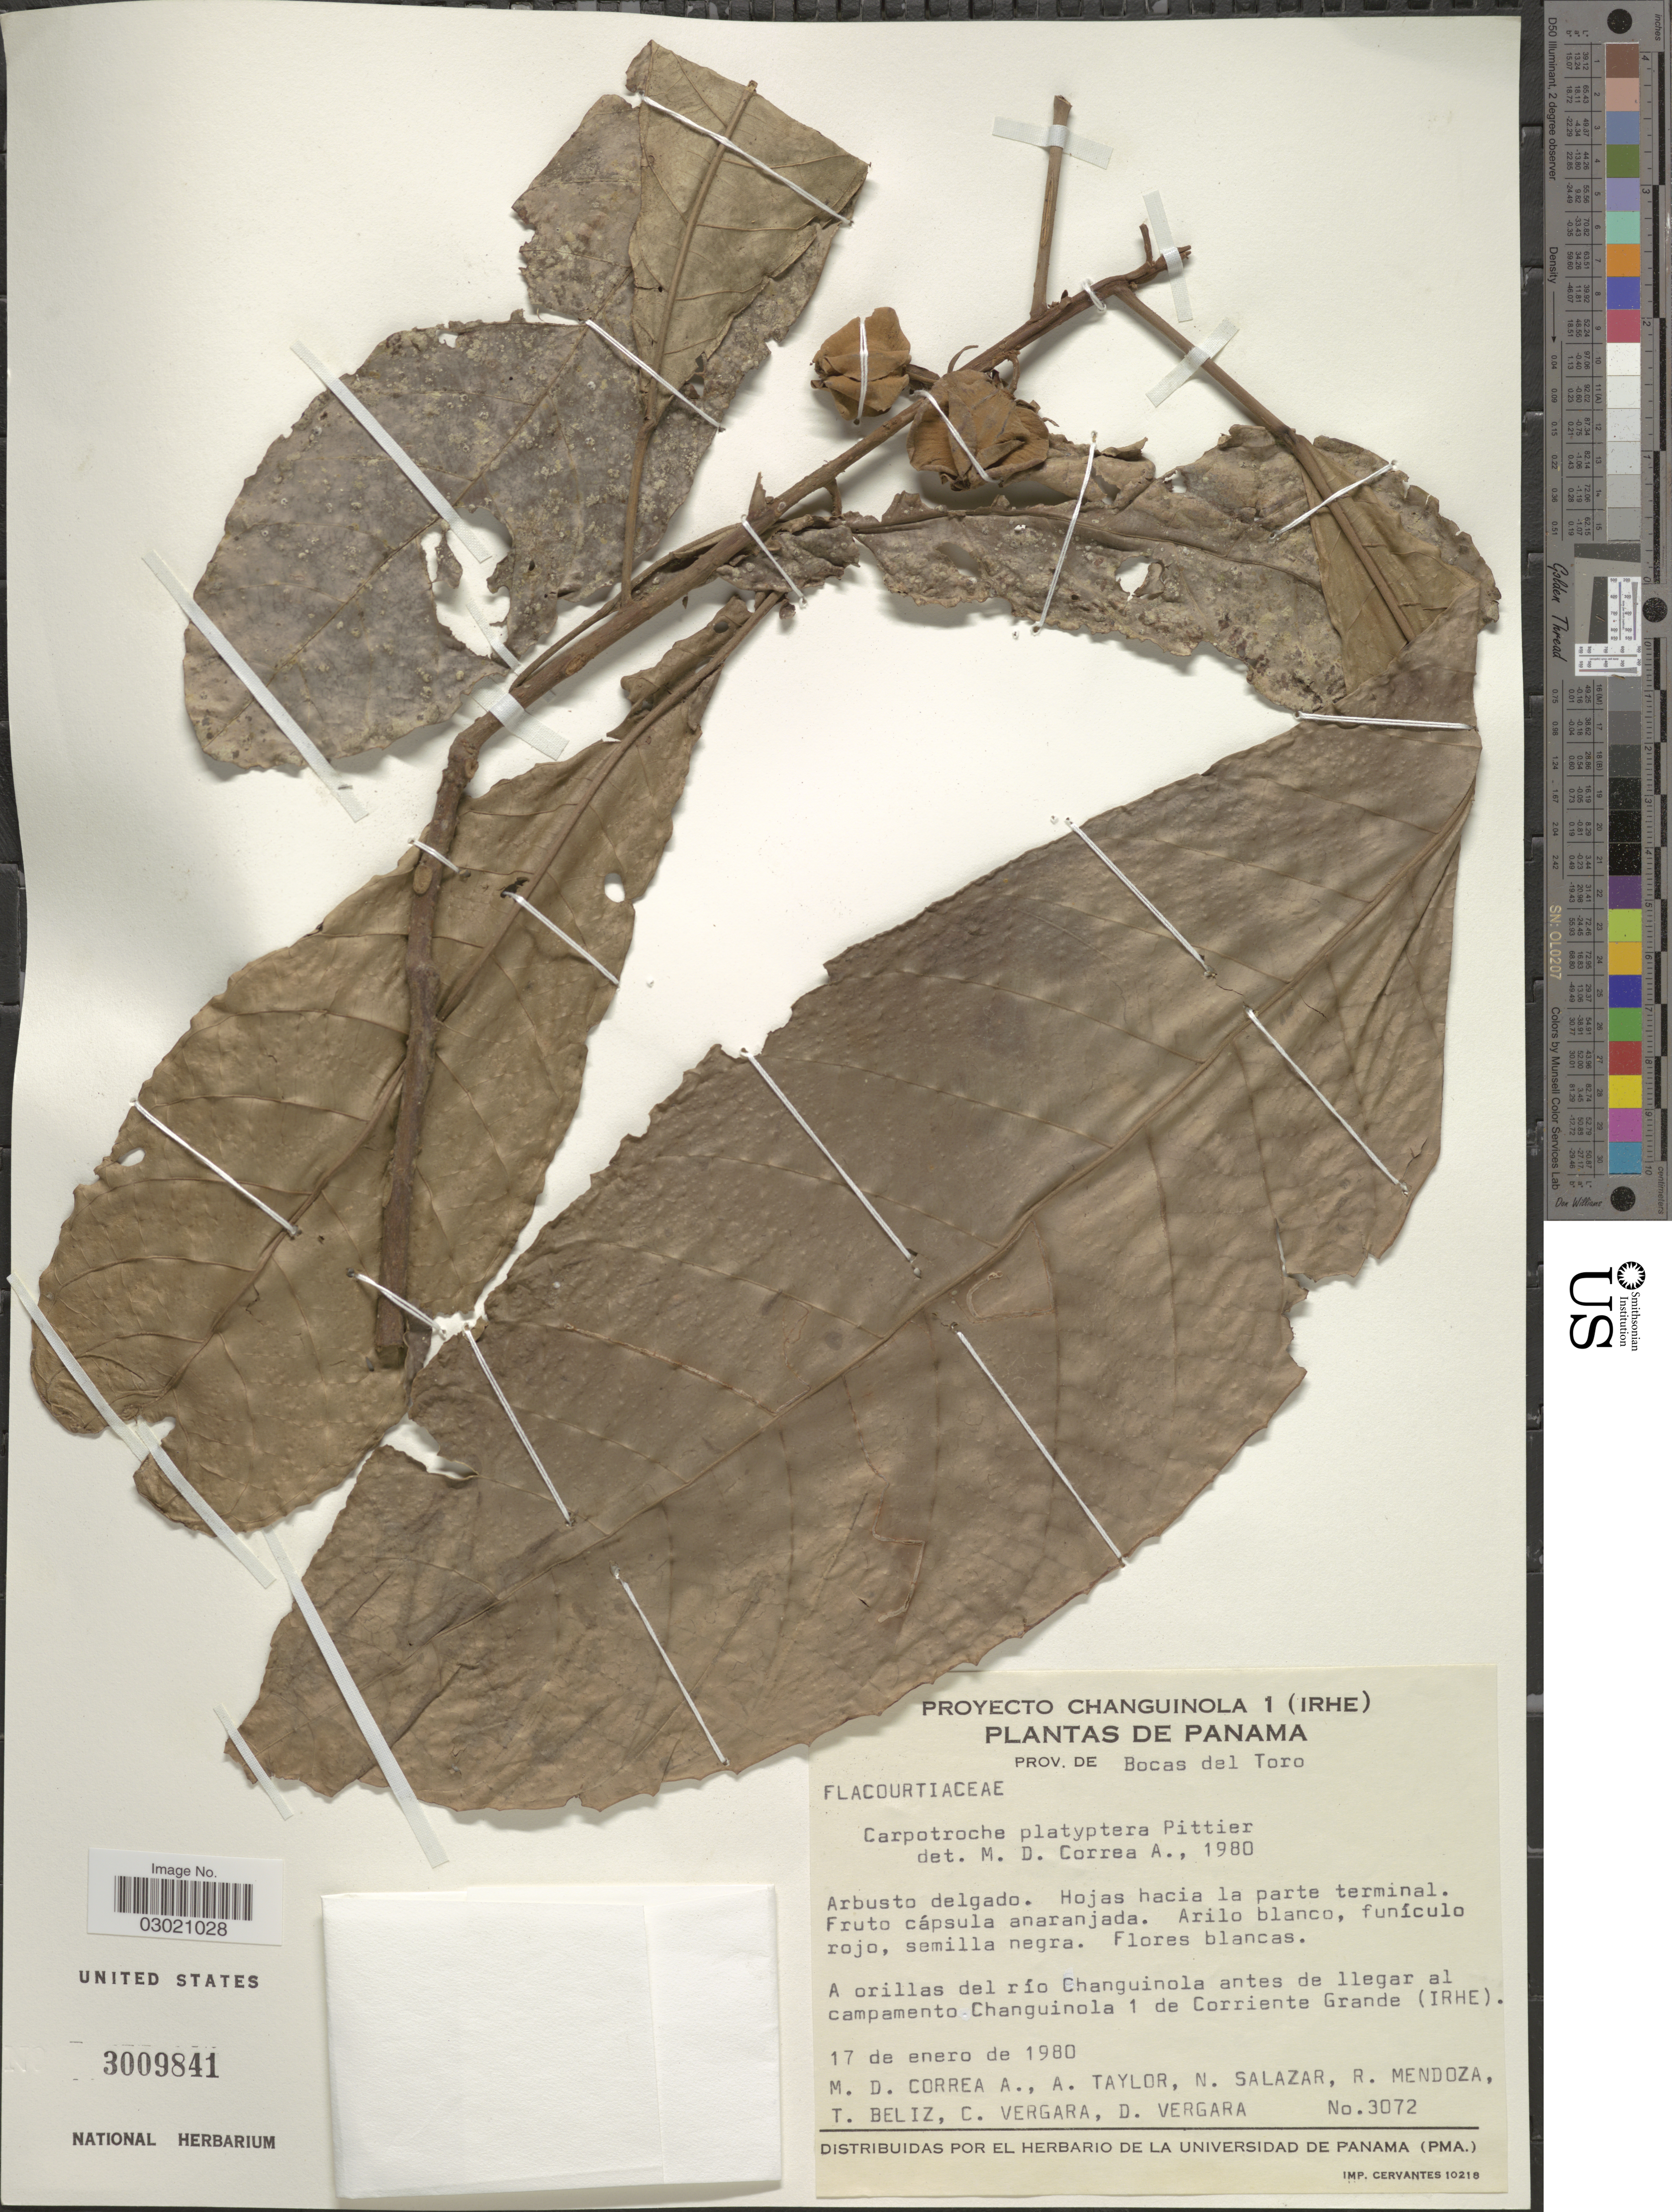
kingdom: Plantae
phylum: Tracheophyta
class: Magnoliopsida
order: Malpighiales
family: Achariaceae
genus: Carpotroche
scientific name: Carpotroche platyptera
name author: Pittier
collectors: M. D. Corrêa-A., A. Taylor, N. Salazar, R. Mendoza & et al.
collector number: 3072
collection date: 1980-01-17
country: Panama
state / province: Bocas del Toro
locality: A orillas del río Changuinola antes de llegar al campamento Changuinola 1 de Corriente Grande (IRHE).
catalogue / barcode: US 3009841